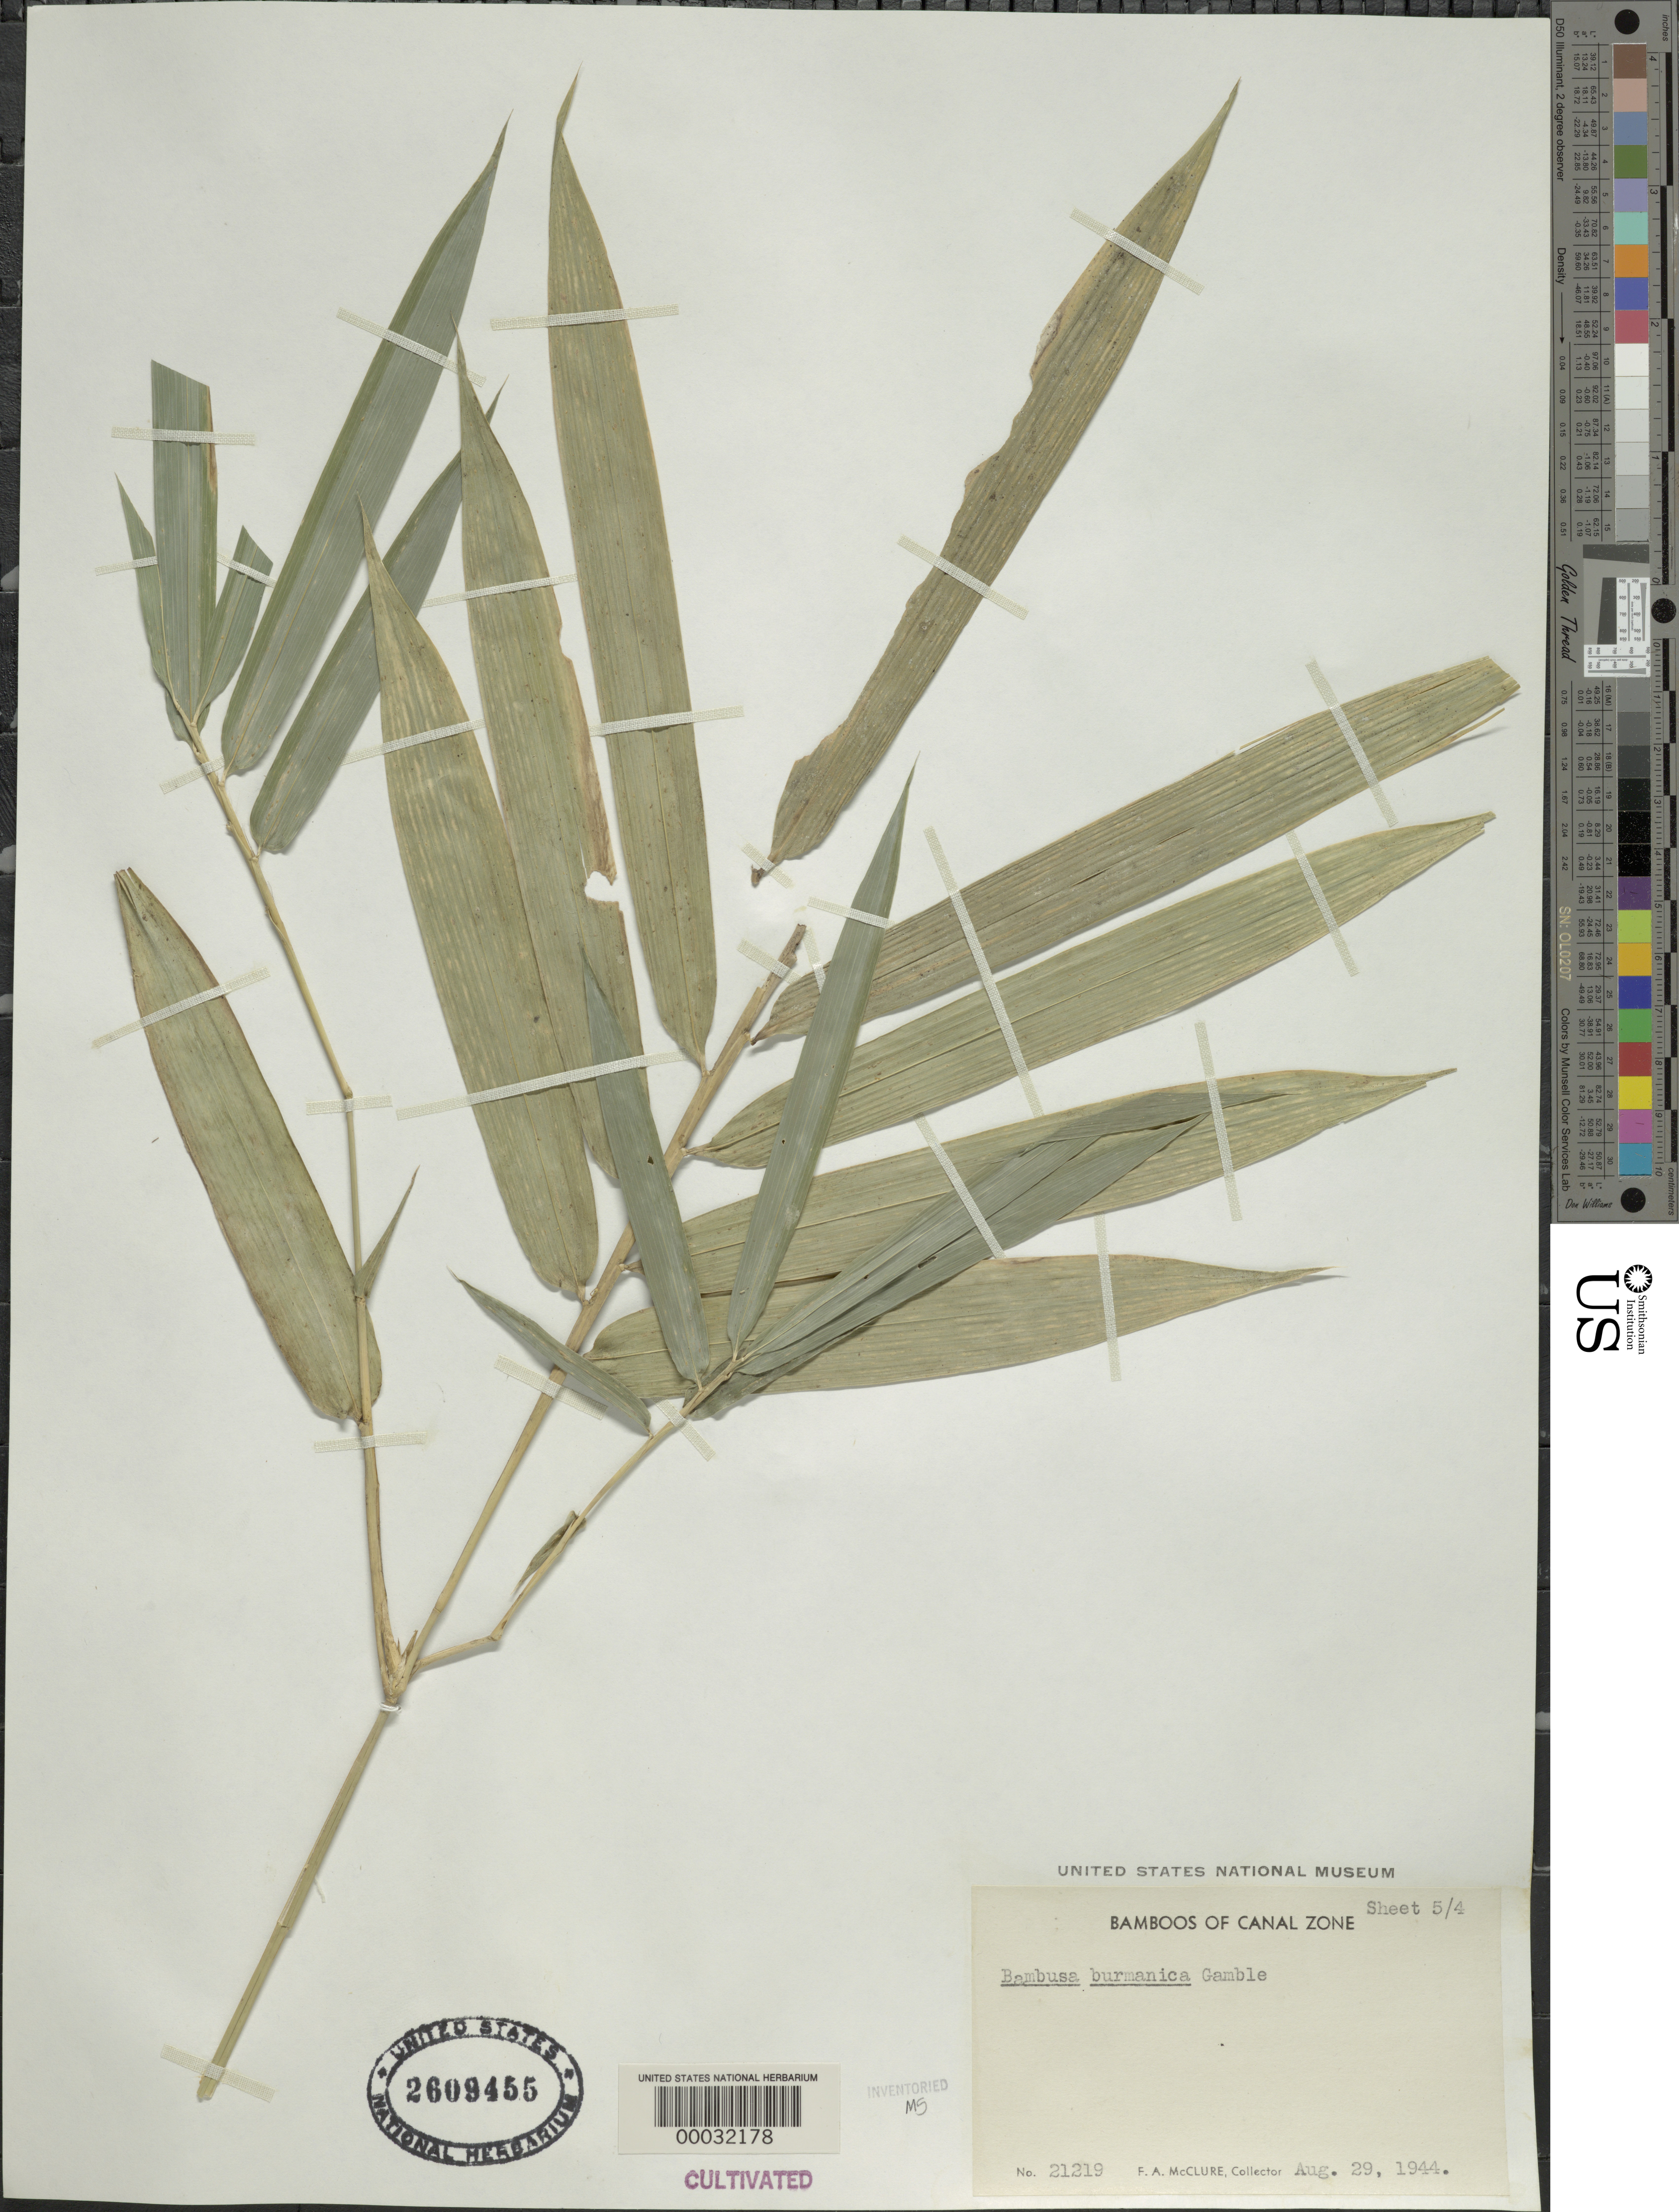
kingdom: Plantae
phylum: Tracheophyta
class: Liliopsida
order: Poales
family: Poaceae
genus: Bambusa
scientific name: Bambusa burmanica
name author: Gamble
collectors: F. A. McClure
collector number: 21219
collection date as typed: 29 Aug 1943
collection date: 1943-08-29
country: Panama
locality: Esperimental Gardens-summit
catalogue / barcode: US 2609455